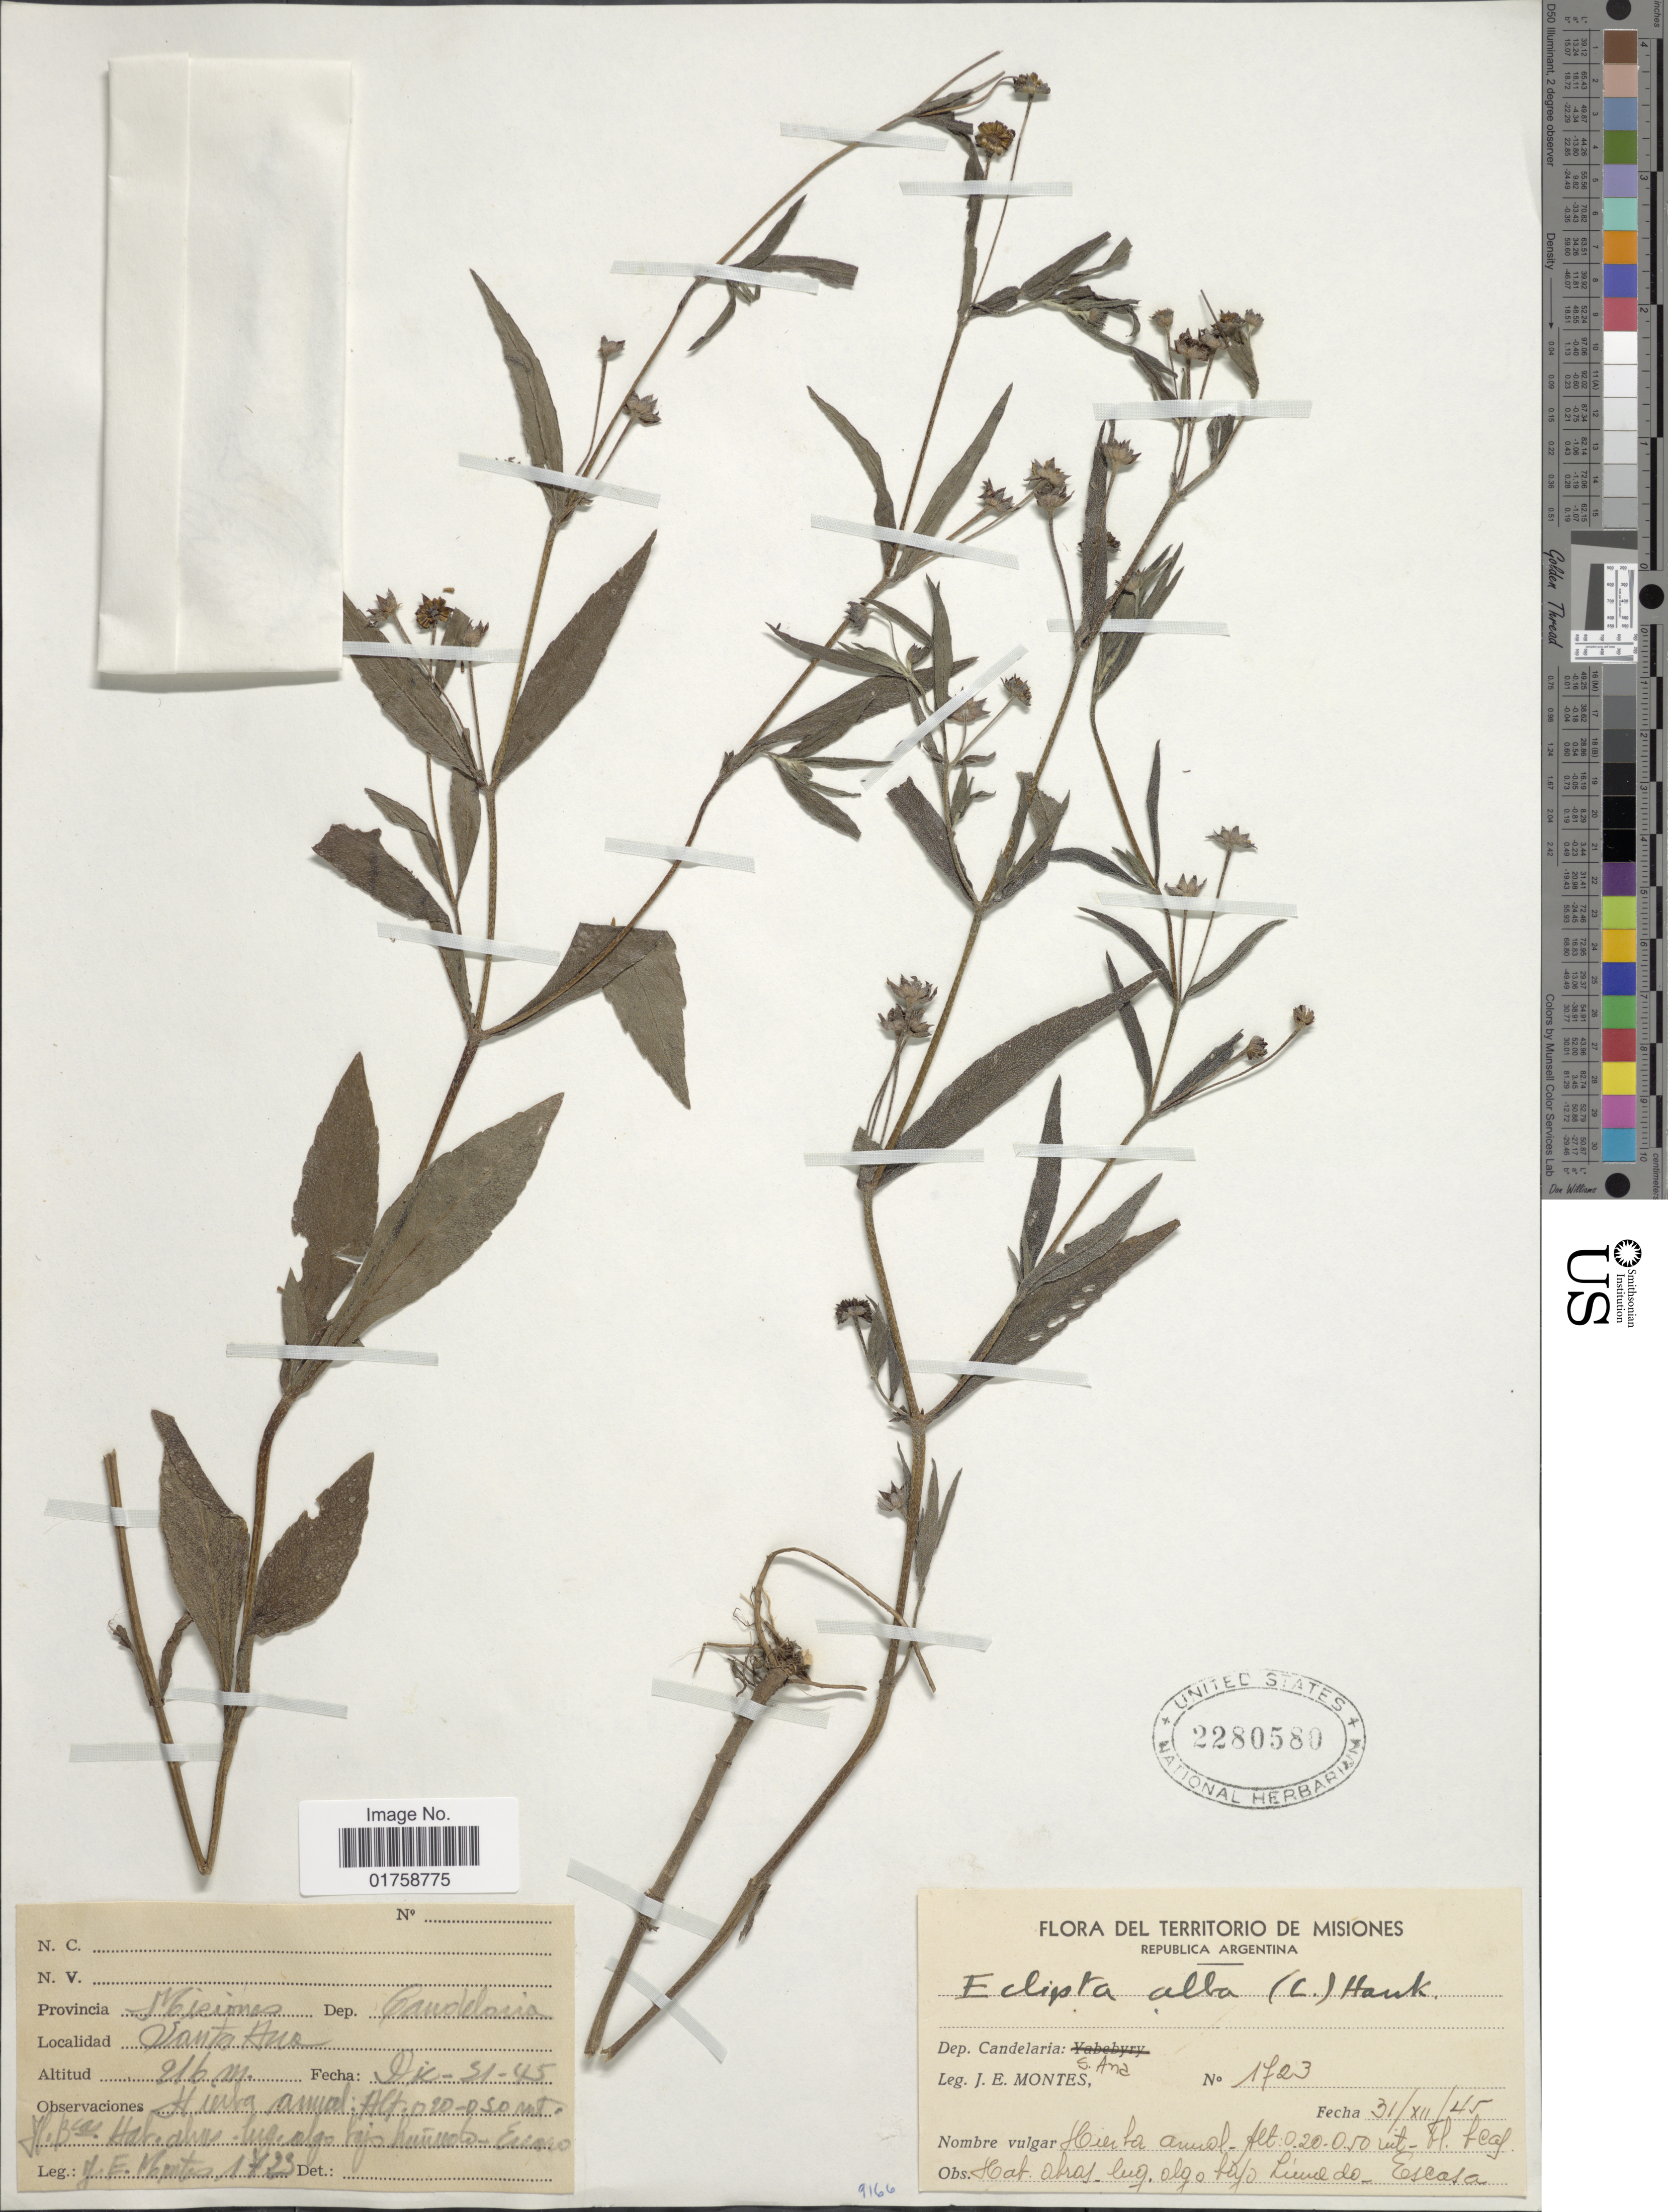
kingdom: Plantae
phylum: Tracheophyta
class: Magnoliopsida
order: Asterales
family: Asteraceae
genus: Eclipta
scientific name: Eclipta alba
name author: (L.) Hassk.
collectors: J. E. Montes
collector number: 1723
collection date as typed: Transcribed d/m/y: 31/12/45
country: Argentina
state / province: Misiones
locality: Provincia Misiones. Dep. Candelaria: Santa Ana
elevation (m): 216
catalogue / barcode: US 2280580